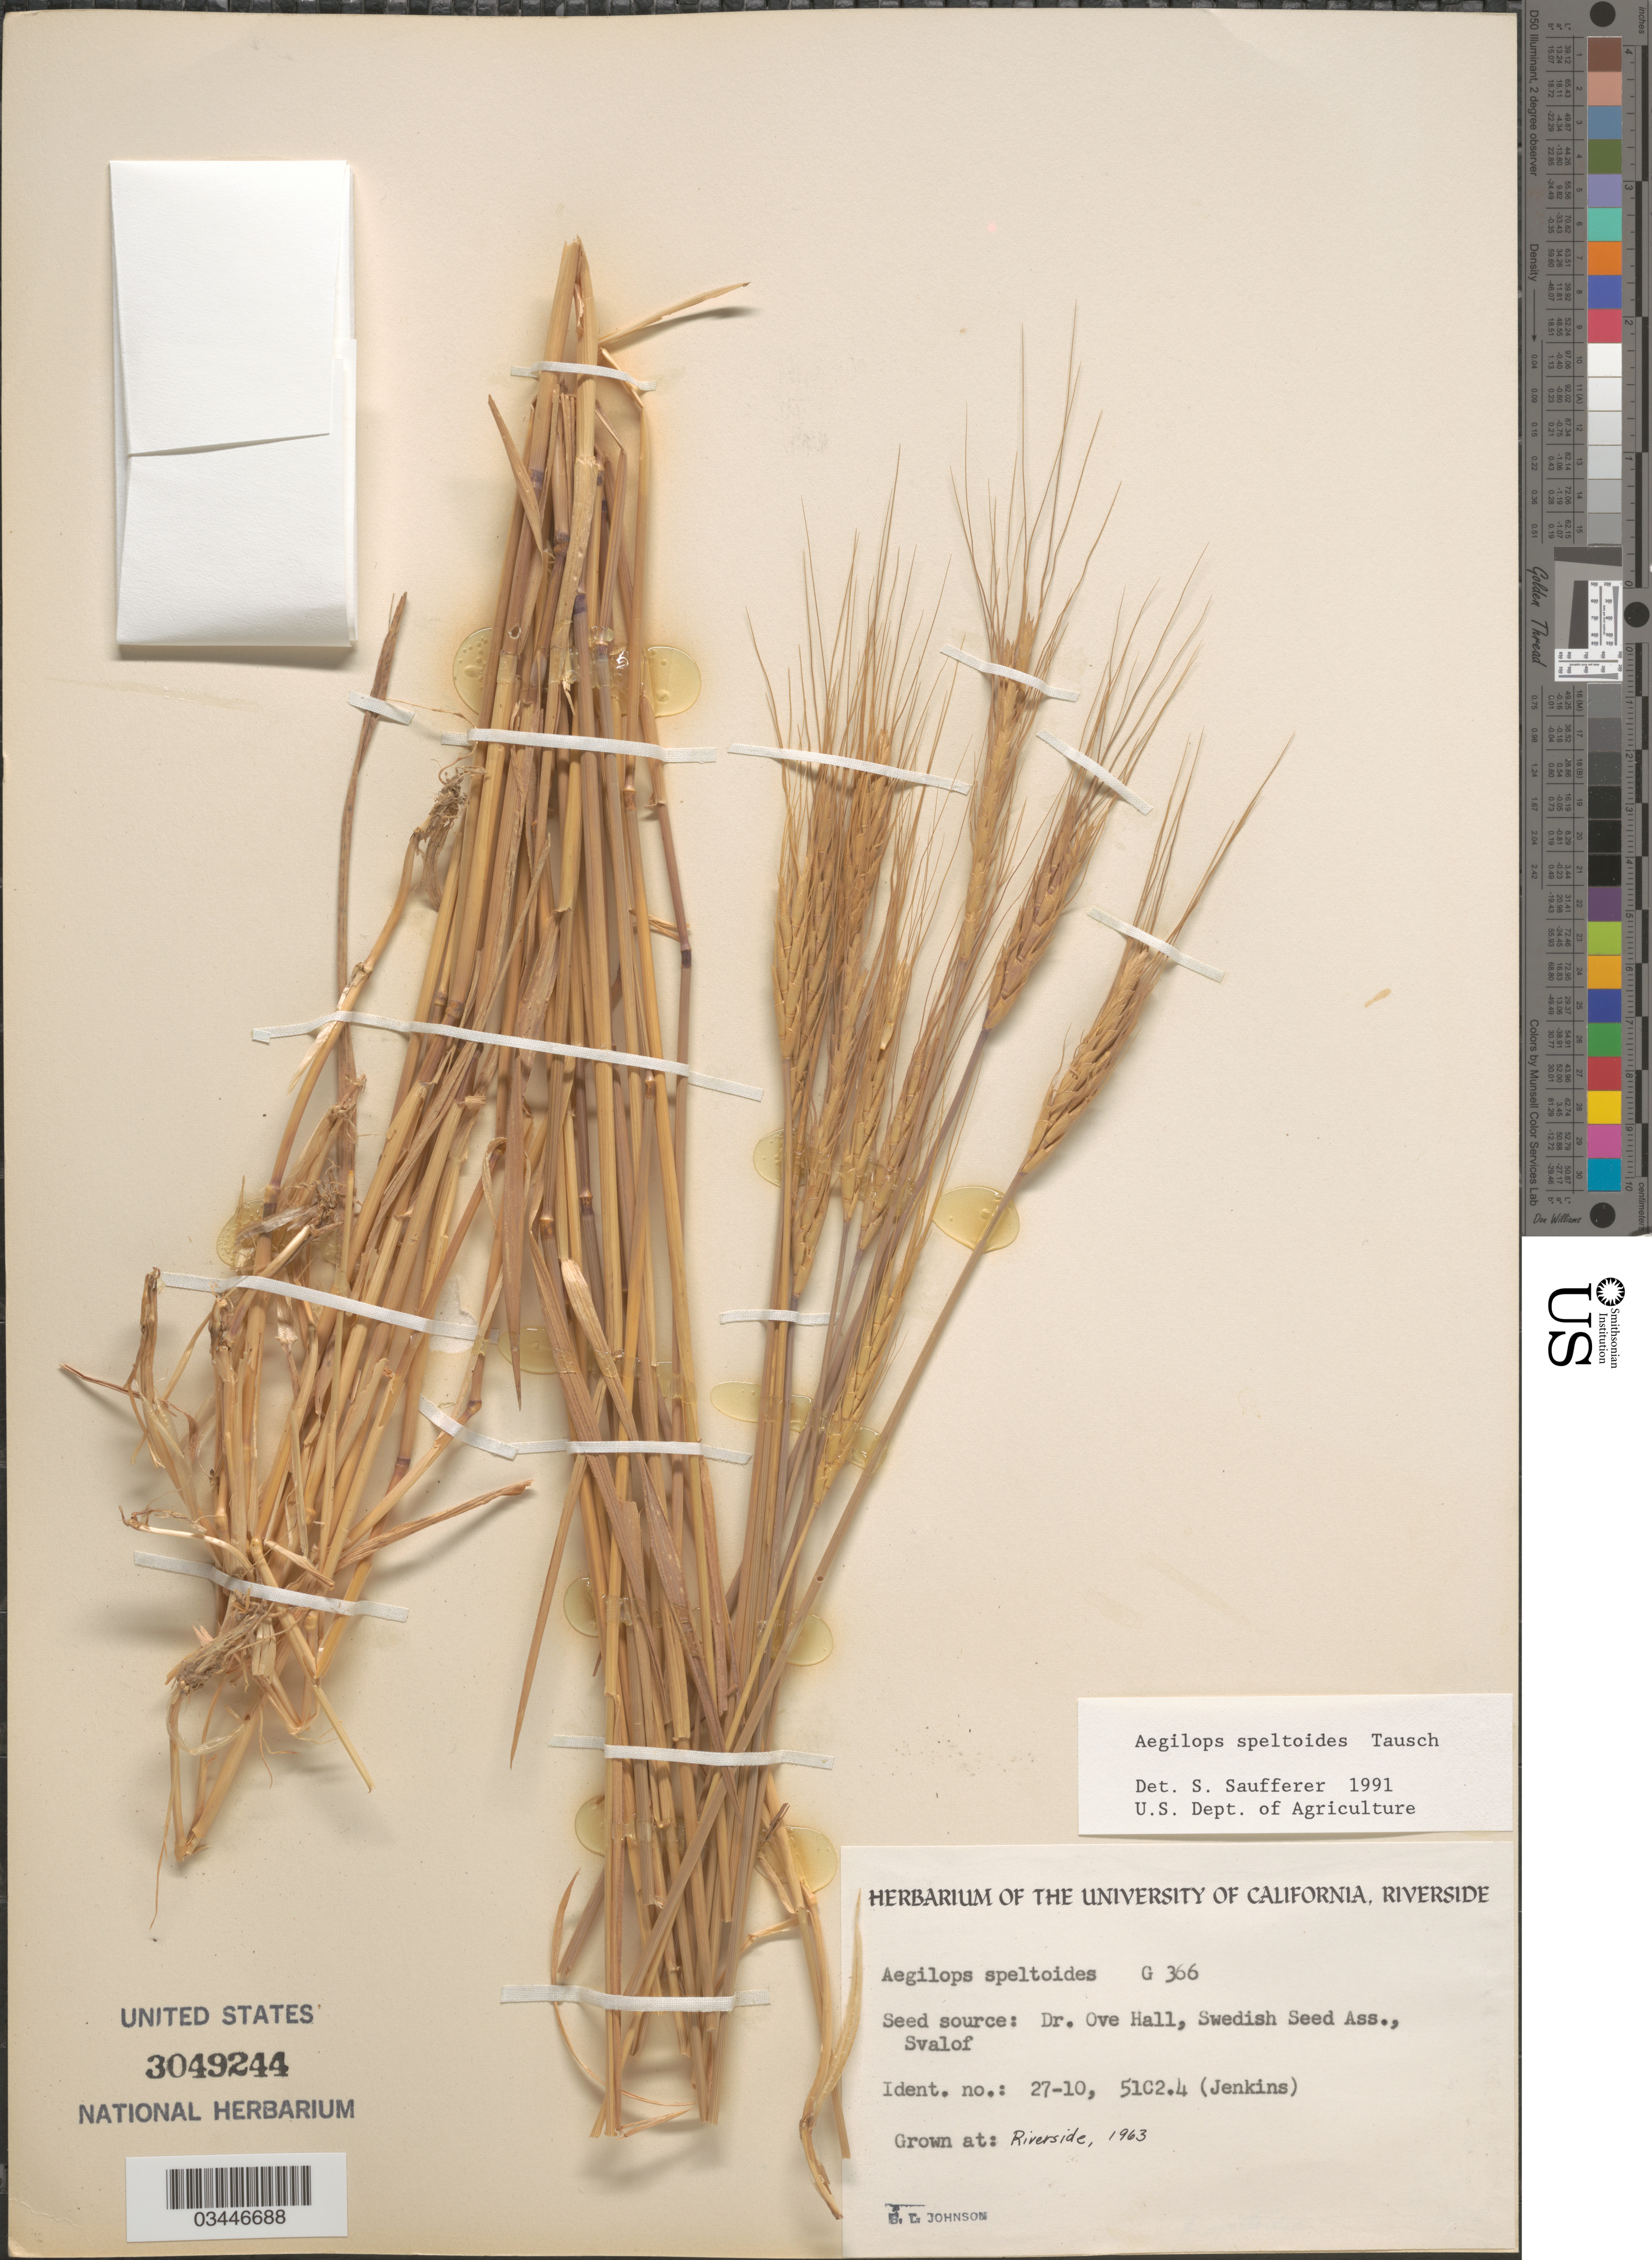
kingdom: Plantae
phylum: Tracheophyta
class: Liliopsida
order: Poales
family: Poaceae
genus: Aegilops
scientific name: Aegilops speltoides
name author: Tausch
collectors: B. Johnson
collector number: G366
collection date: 1963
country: United States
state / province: California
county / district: Riverside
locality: Riverside.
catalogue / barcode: US 3049244